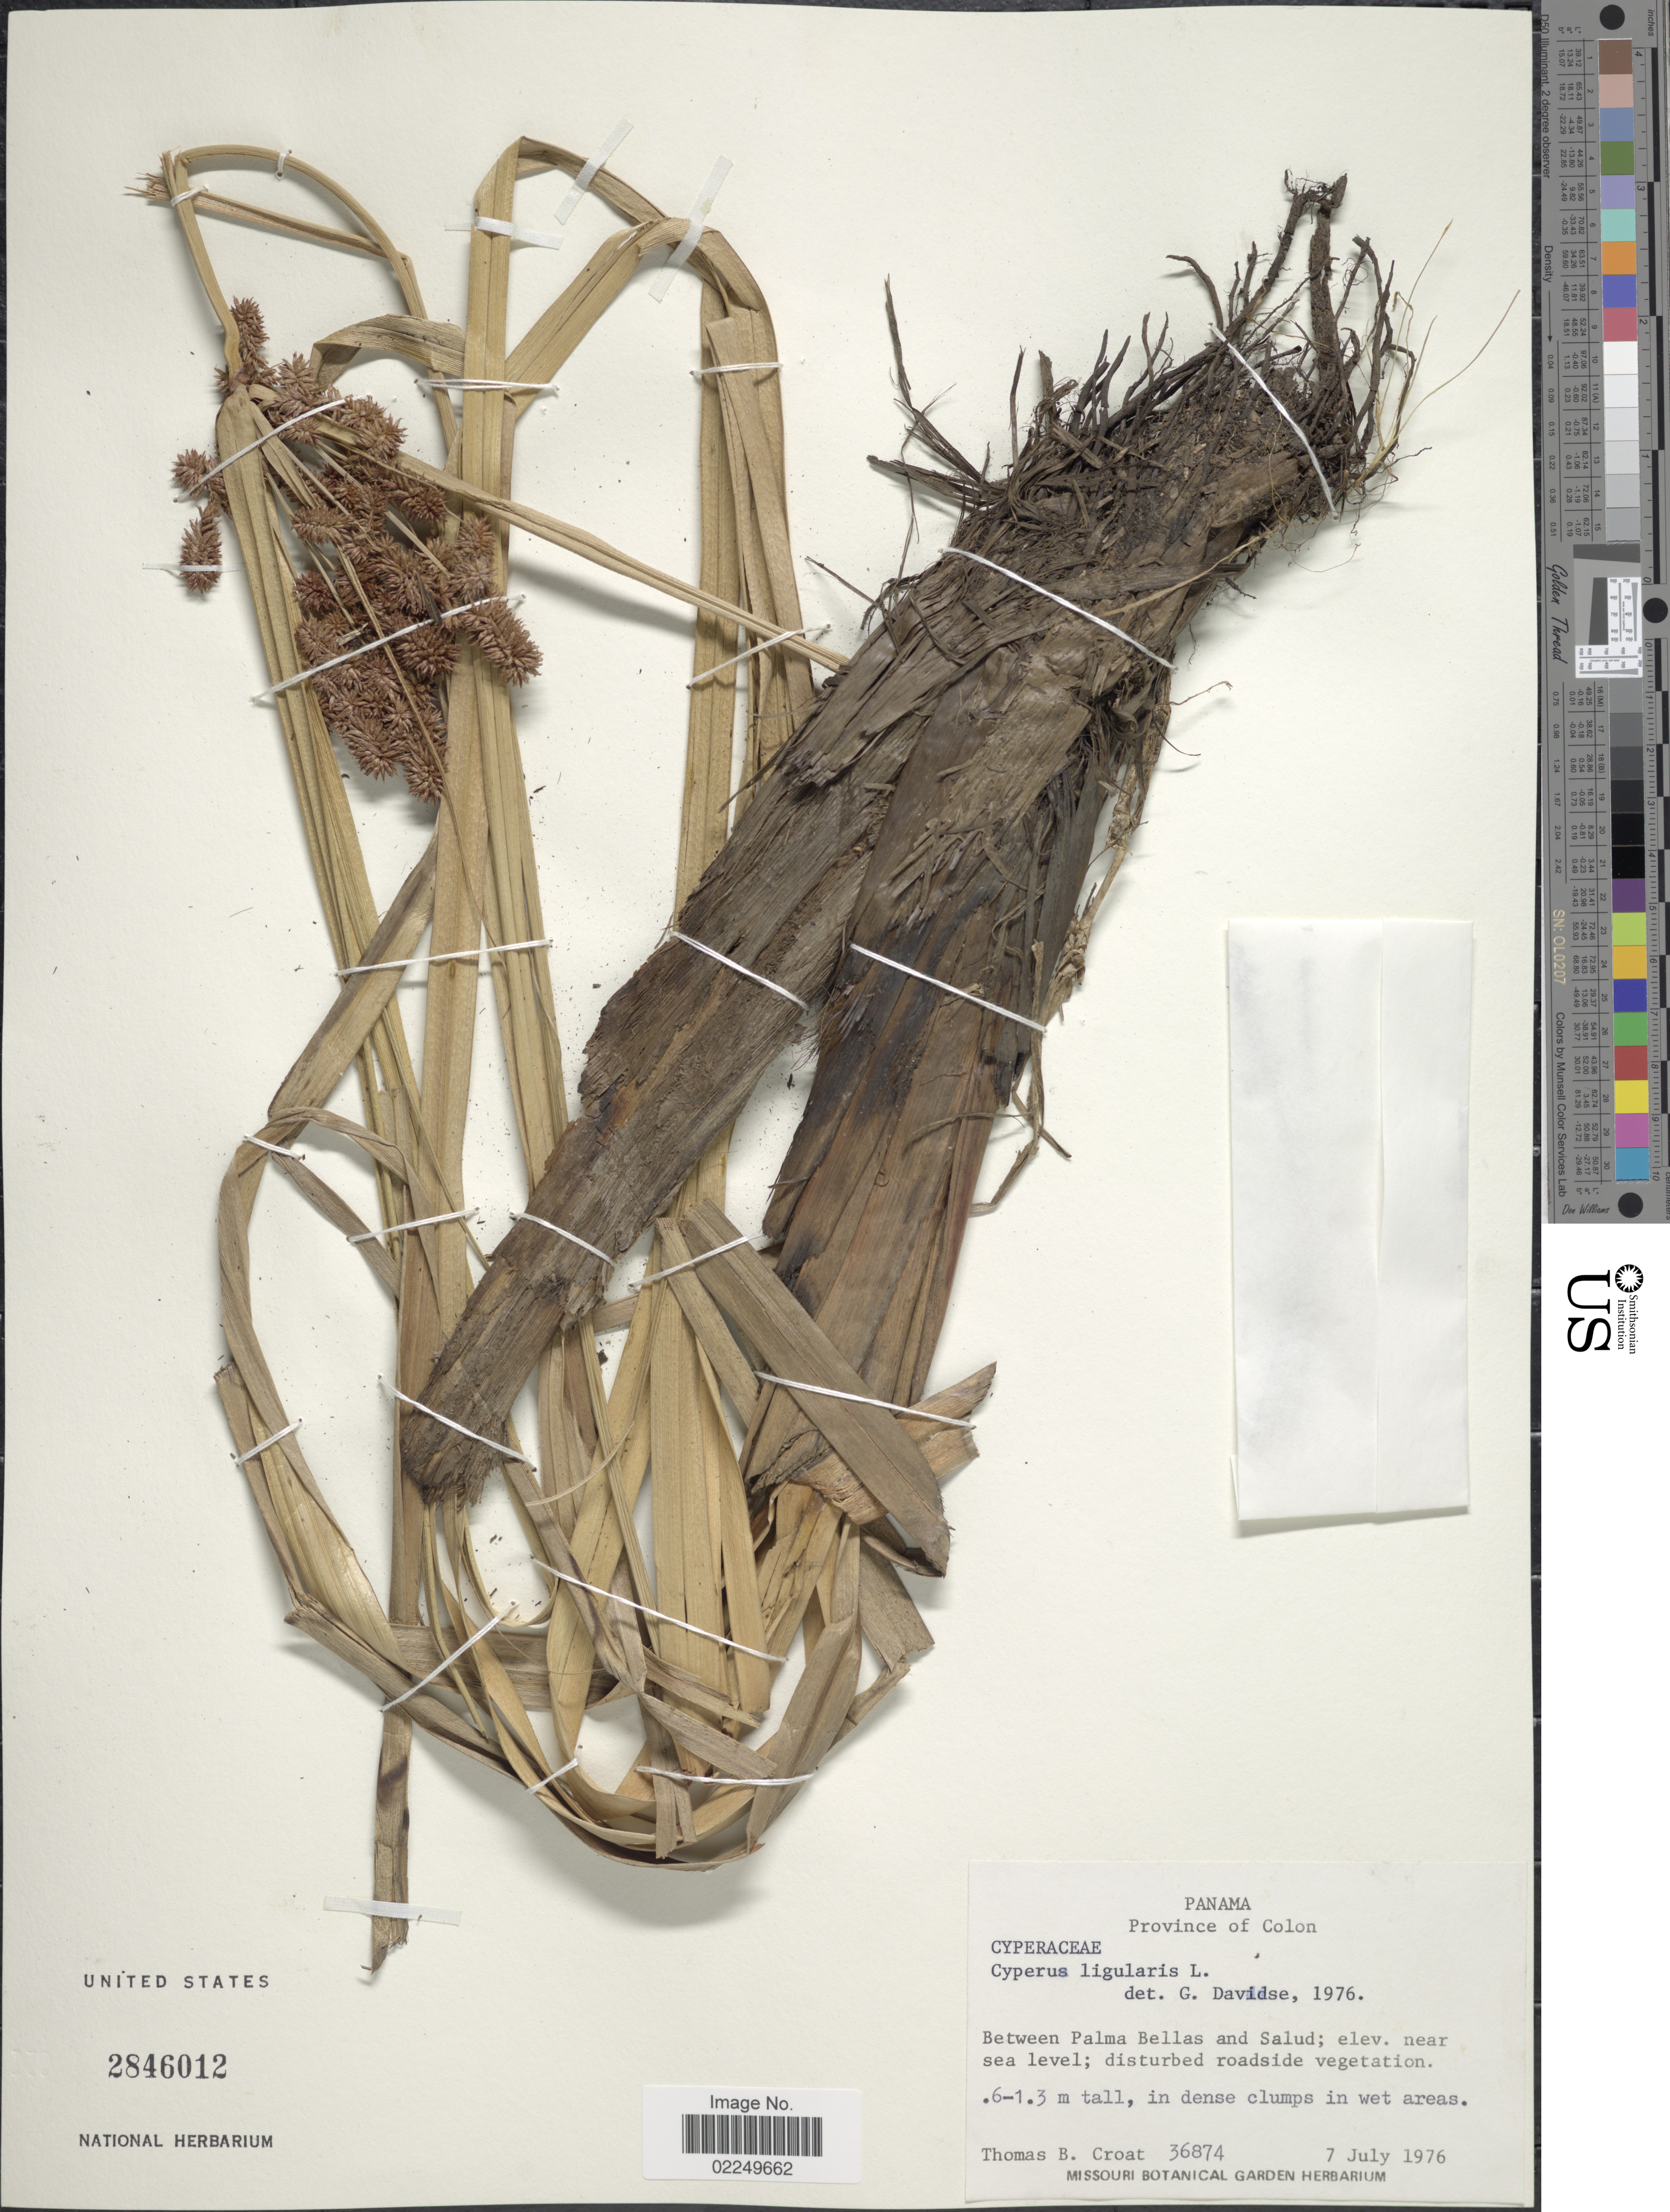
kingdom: Plantae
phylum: Tracheophyta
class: Liliopsida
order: Poales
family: Cyperaceae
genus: Cyperus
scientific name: Cyperus ligularis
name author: L.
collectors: T. B. Croat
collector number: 36874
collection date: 1976-07-07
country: Panama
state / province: Colón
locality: Province of Colon, Between Palma Bellas and Salud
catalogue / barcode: US 2846012